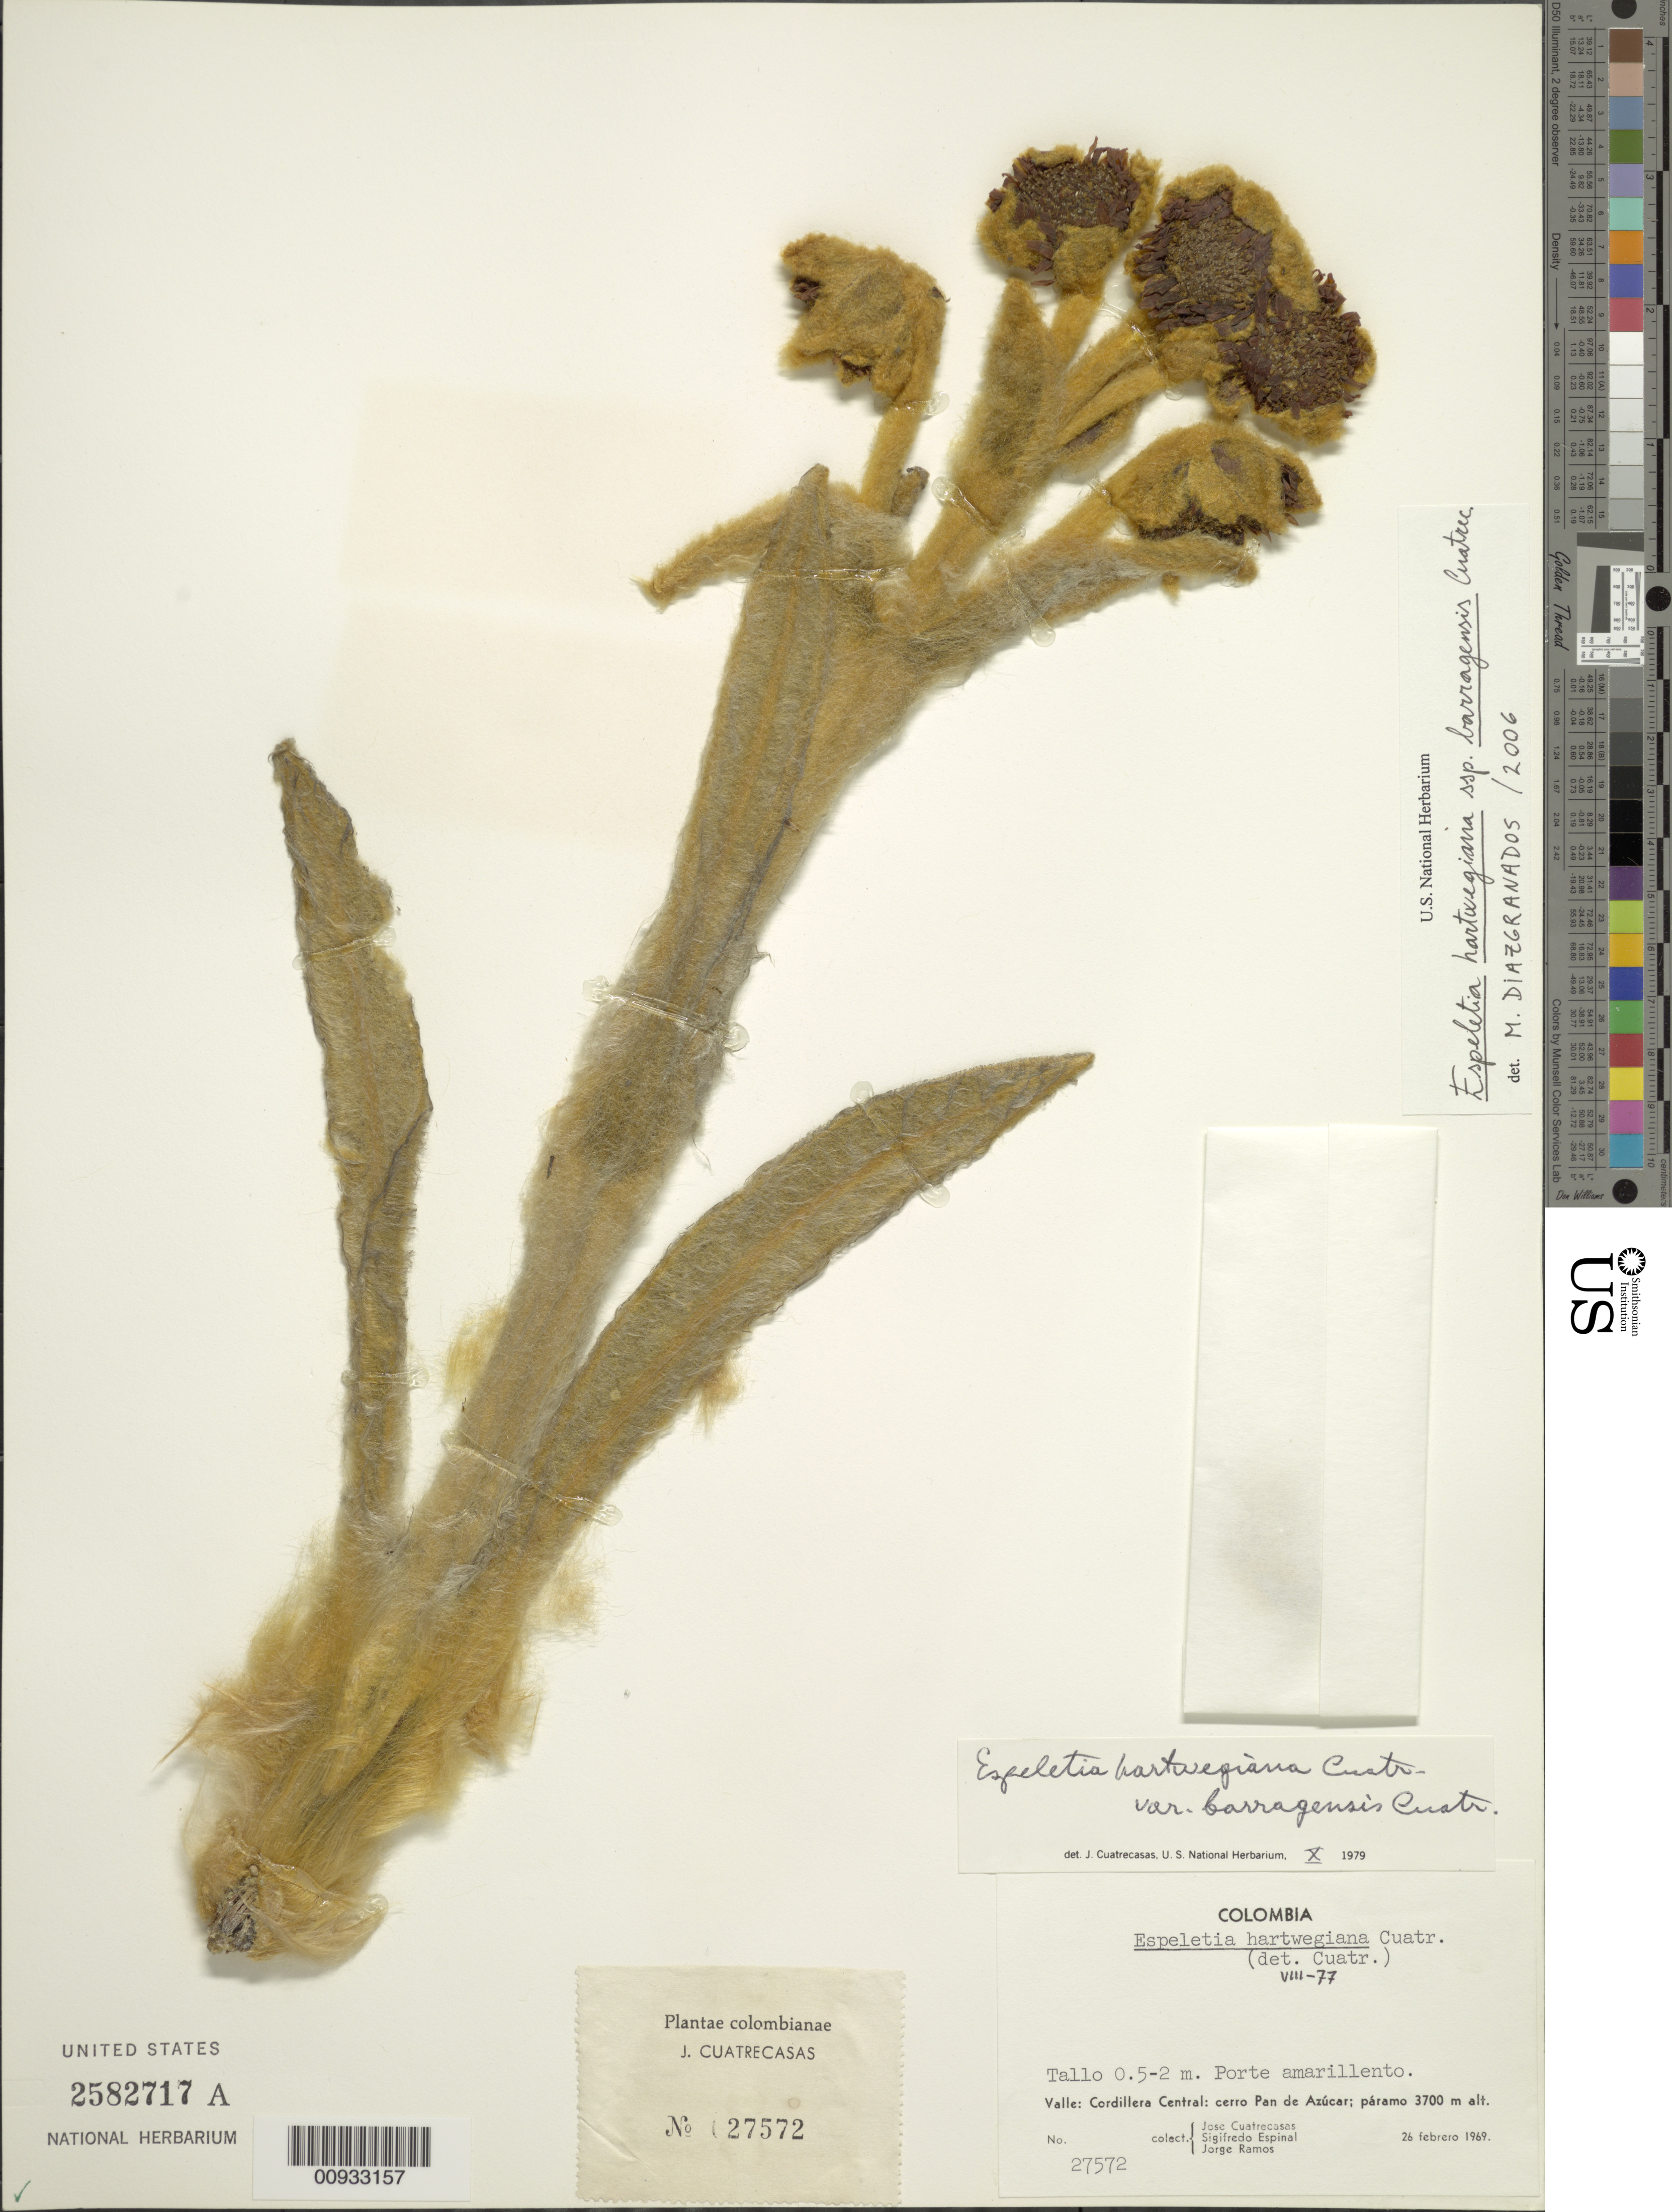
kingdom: Plantae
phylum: Tracheophyta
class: Magnoliopsida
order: Asterales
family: Asteraceae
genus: Espeletia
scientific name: Espeletia hartwegiana subsp. barragensis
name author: Cuatrec.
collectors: J. Cuatrecasas, S. T. Espinal & J. Ramos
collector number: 27572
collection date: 1969-02-26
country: Colombia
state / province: Valle del Cauca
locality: Valle: Cordillera Central: cerro Pan de Azucar; paramo.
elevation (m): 3700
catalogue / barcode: US 2582717A